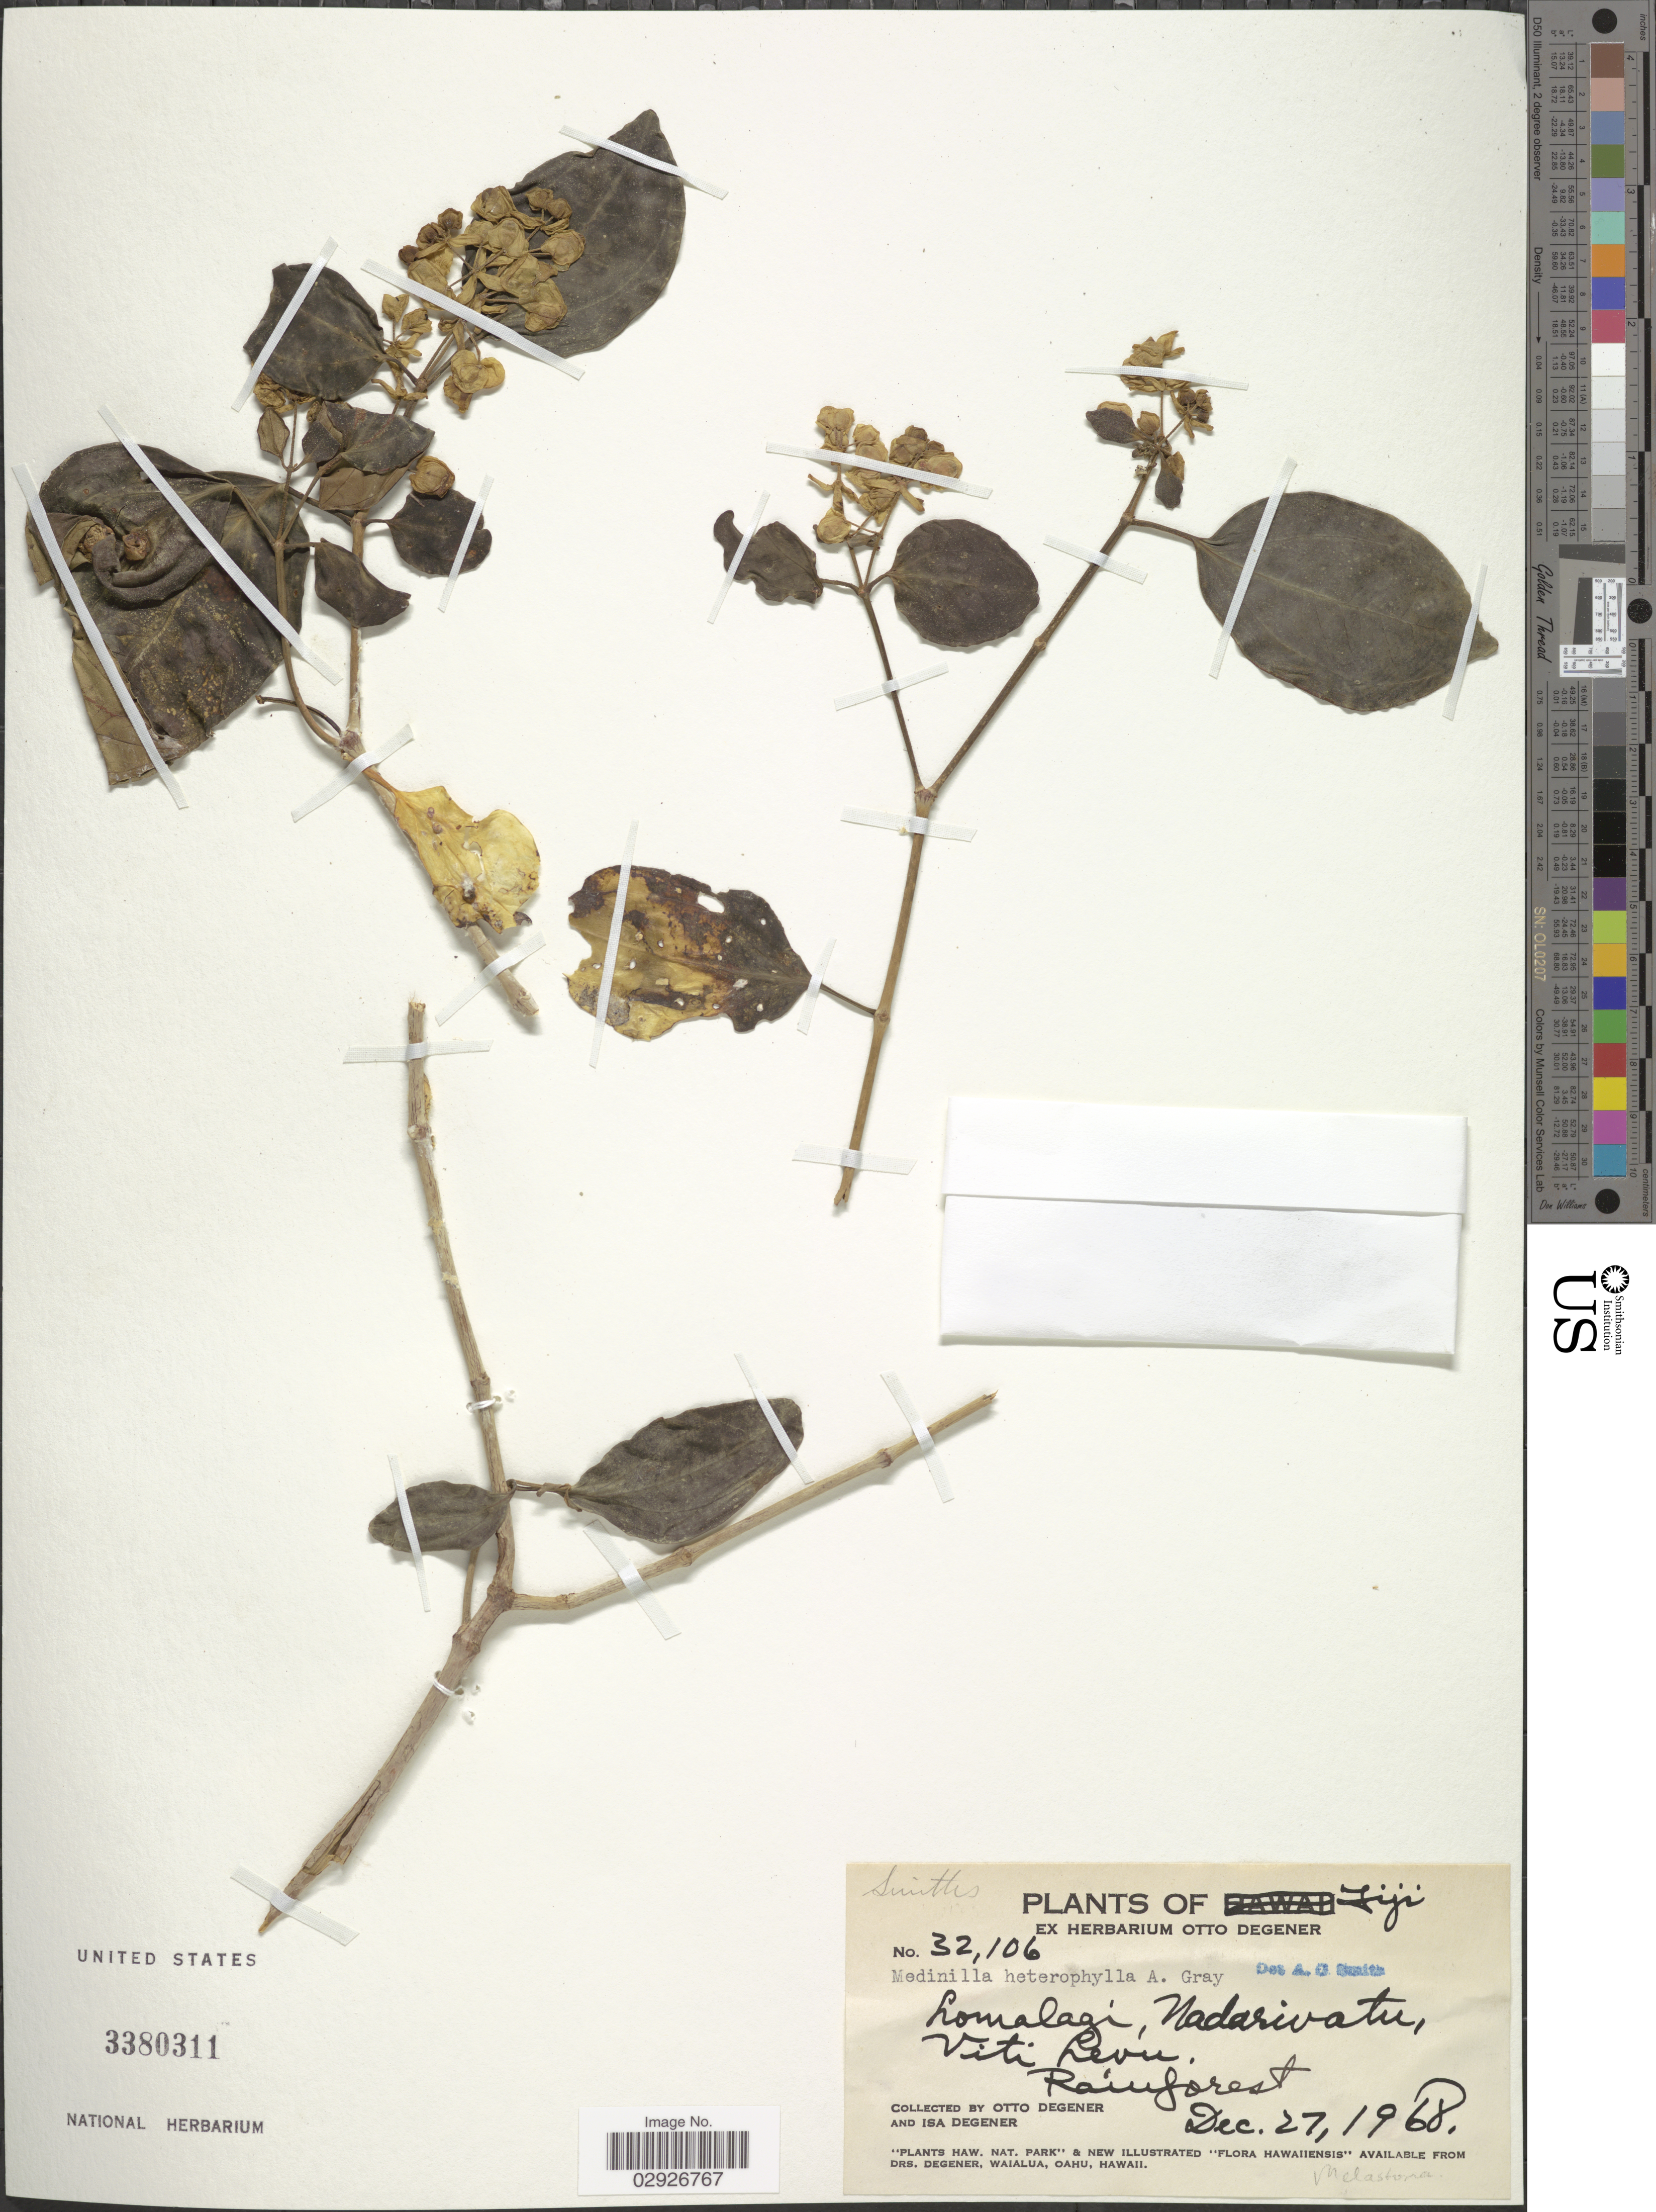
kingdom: Plantae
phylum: Tracheophyta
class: Magnoliopsida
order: Myrtales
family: Melastomataceae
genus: Medinilla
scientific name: Medinilla heterophylla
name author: A. Gray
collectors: O. Degener & I. Degener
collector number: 32106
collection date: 1968-12-27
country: Fiji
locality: Lomalago, Nadarivatu, Viti Levu.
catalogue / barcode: US 3380311